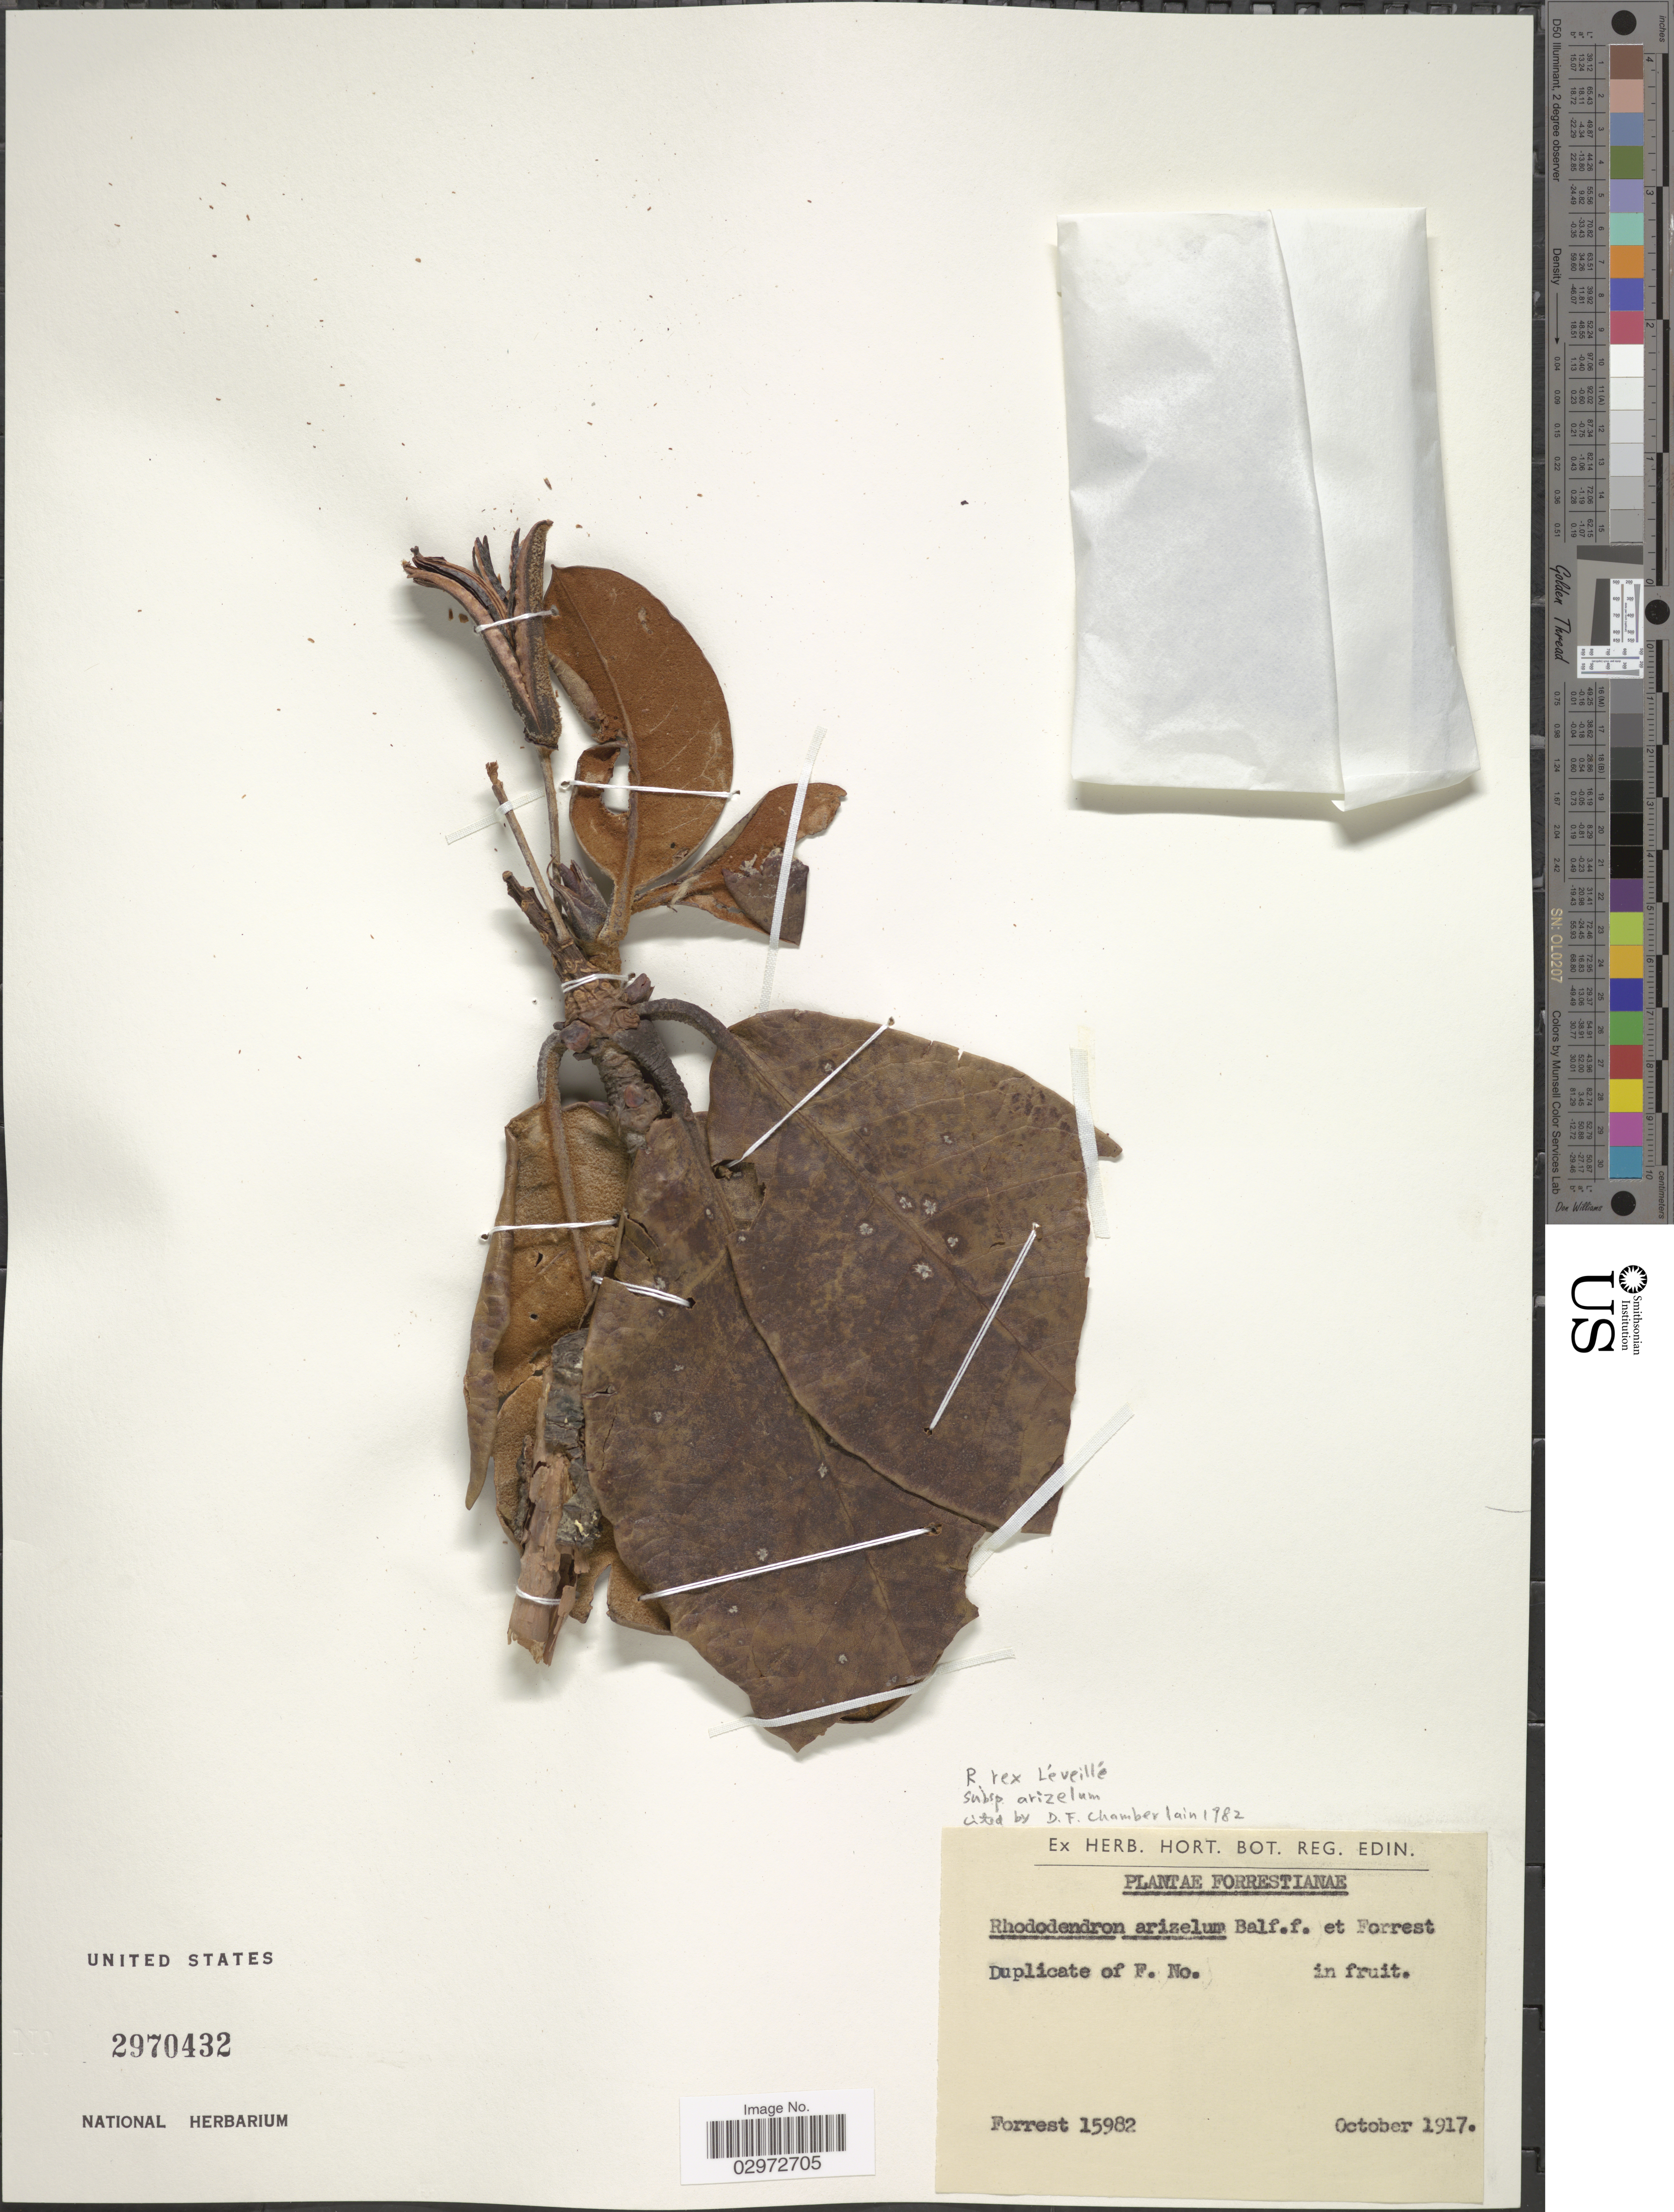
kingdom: Plantae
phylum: Tracheophyta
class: Magnoliopsida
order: Ericales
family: Ericaceae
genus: Rhododendron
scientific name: Rhododendron rex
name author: H. Lév.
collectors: -. Forrest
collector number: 15982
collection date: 1917-10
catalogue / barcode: US 2970432